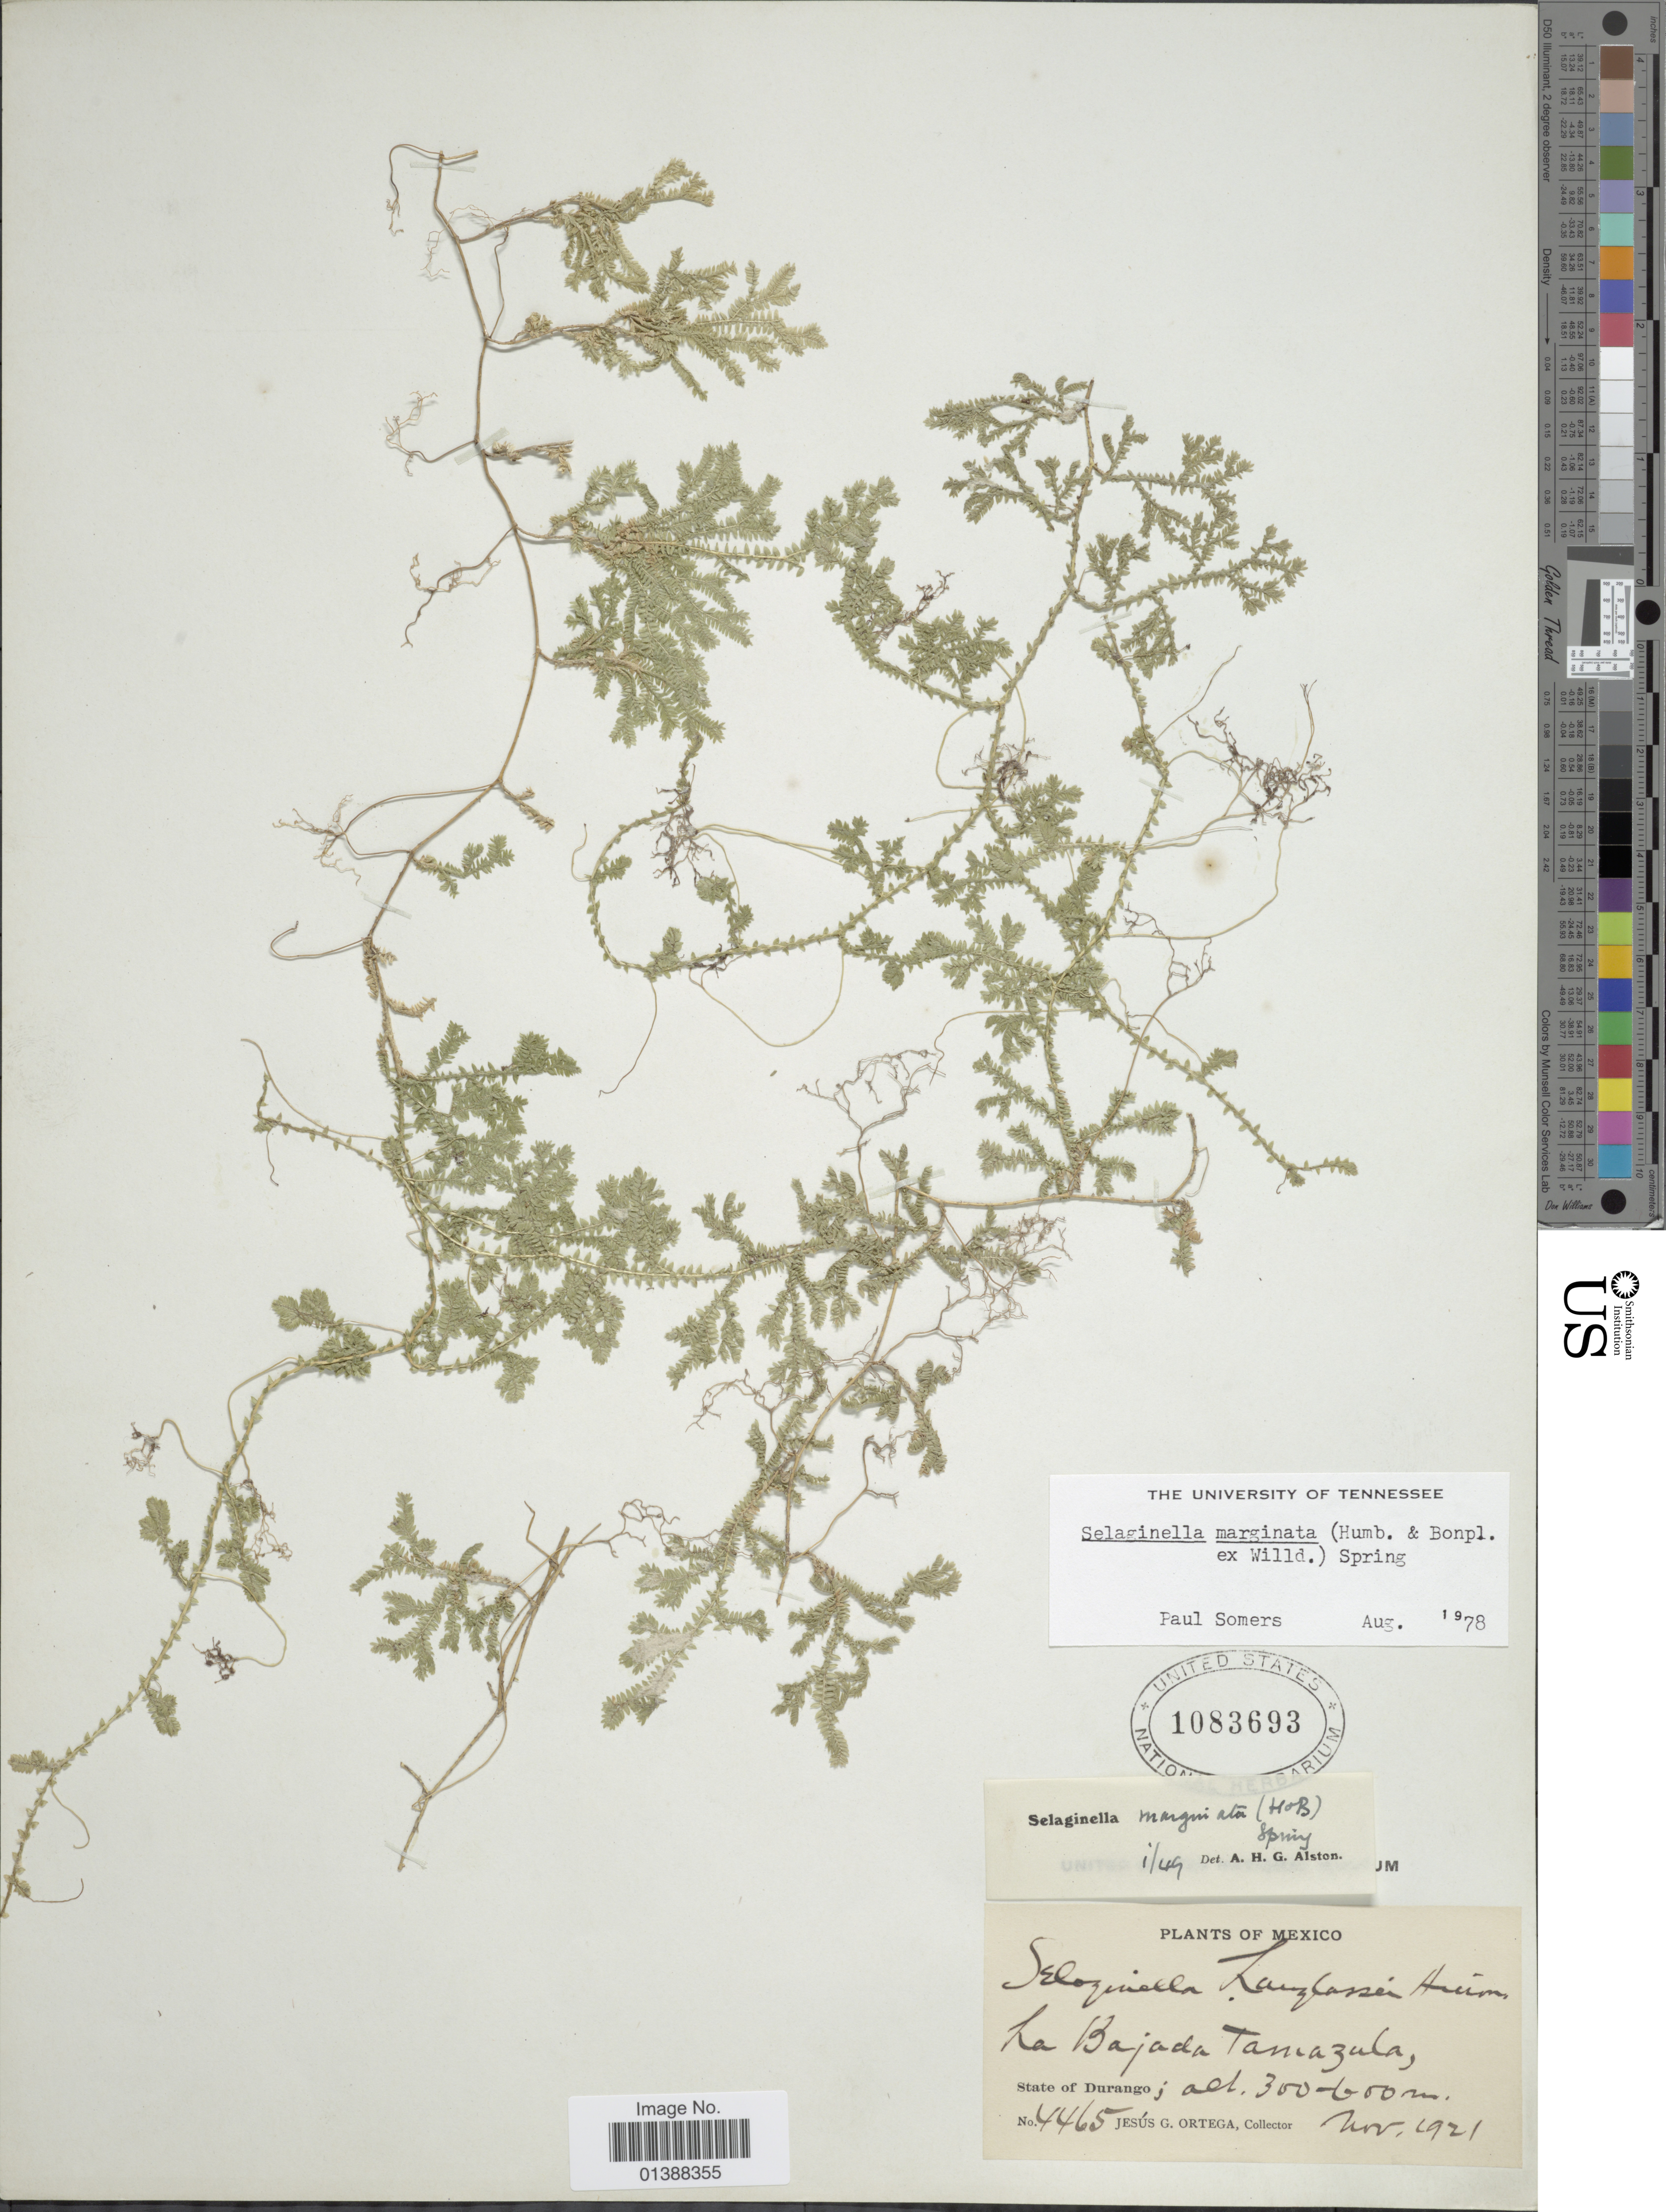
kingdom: Plantae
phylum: Tracheophyta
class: Lycopodiopsida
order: Selaginellales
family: Selaginellaceae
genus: Selaginella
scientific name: Selaginella marginata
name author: (Humb. & Bonpl.) Spring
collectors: J. Ortega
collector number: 4465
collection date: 1921-11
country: Mexico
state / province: Durango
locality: La Bajada Tamazula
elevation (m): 300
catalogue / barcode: US 1083693